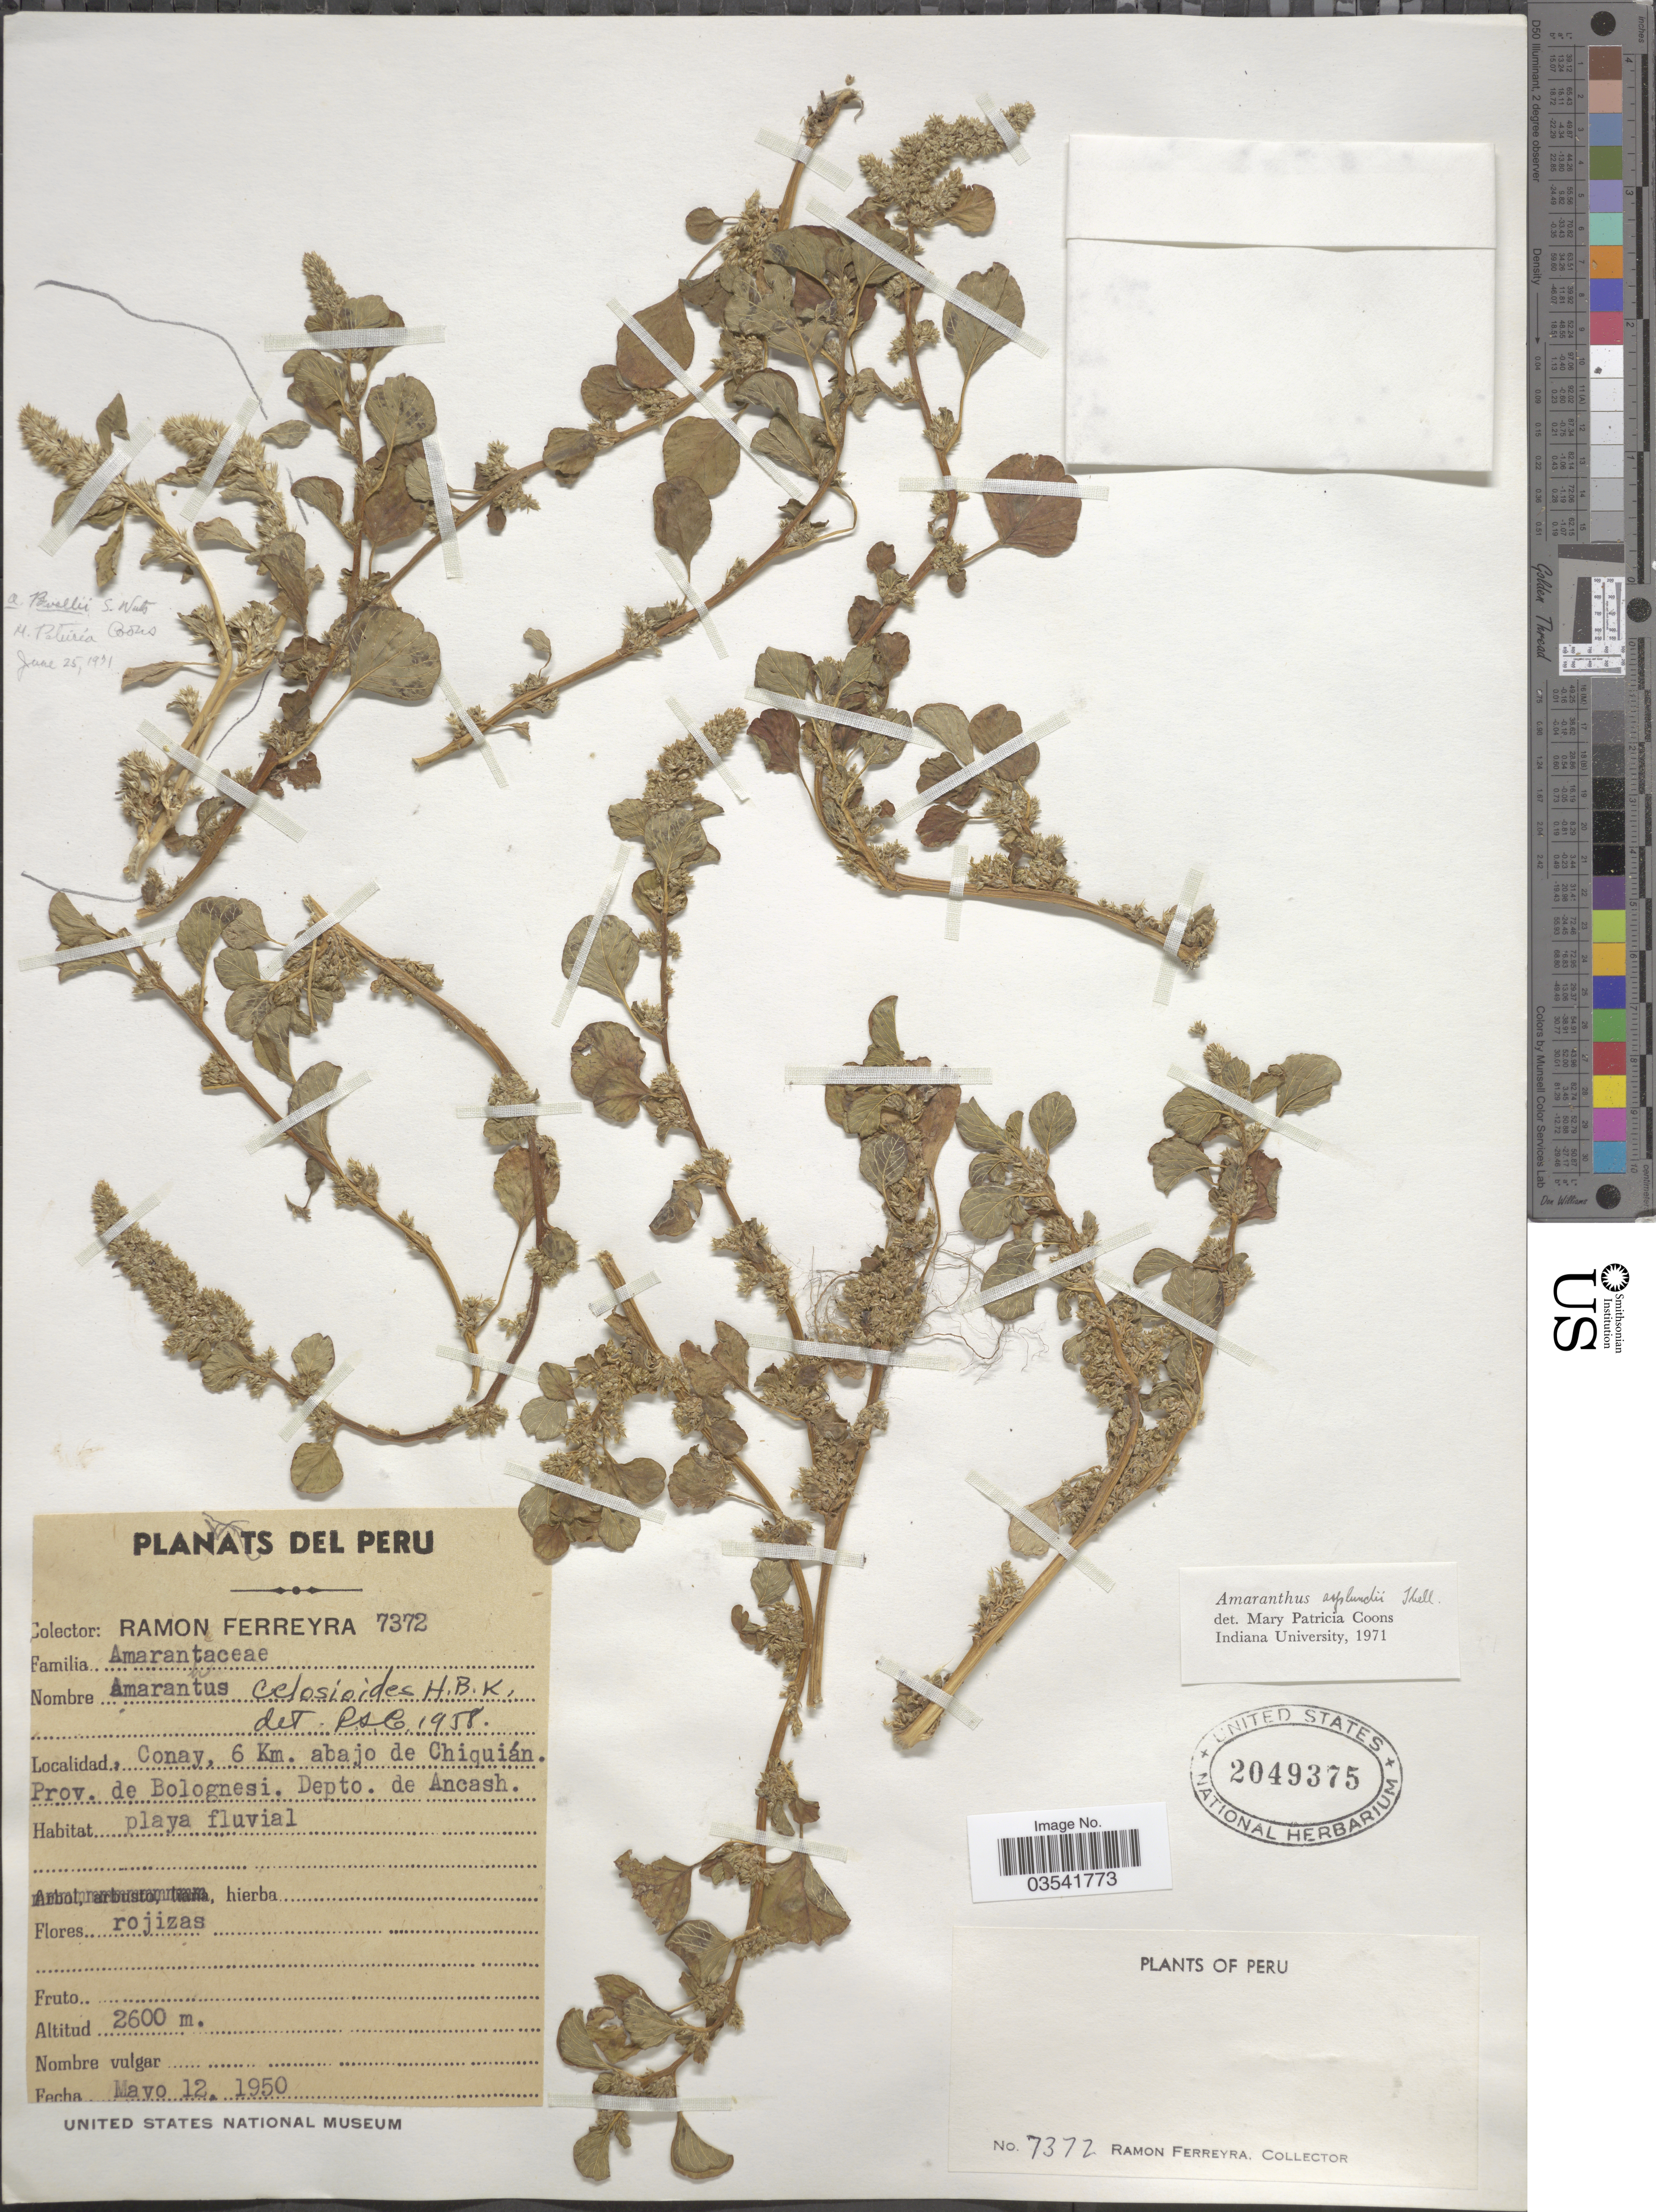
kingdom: Plantae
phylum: Tracheophyta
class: Magnoliopsida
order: Caryophyllales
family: Amaranthaceae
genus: Amaranthus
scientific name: Amaranthus asplundii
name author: Thell.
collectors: R. A. Ferreyra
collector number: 7372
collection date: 1950-05-12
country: Peru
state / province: Ancash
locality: Conay, 6 Km. abajo de Chiquián. Prov. de Bolognesi. Depto. de Ancash.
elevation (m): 2600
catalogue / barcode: US 2049375